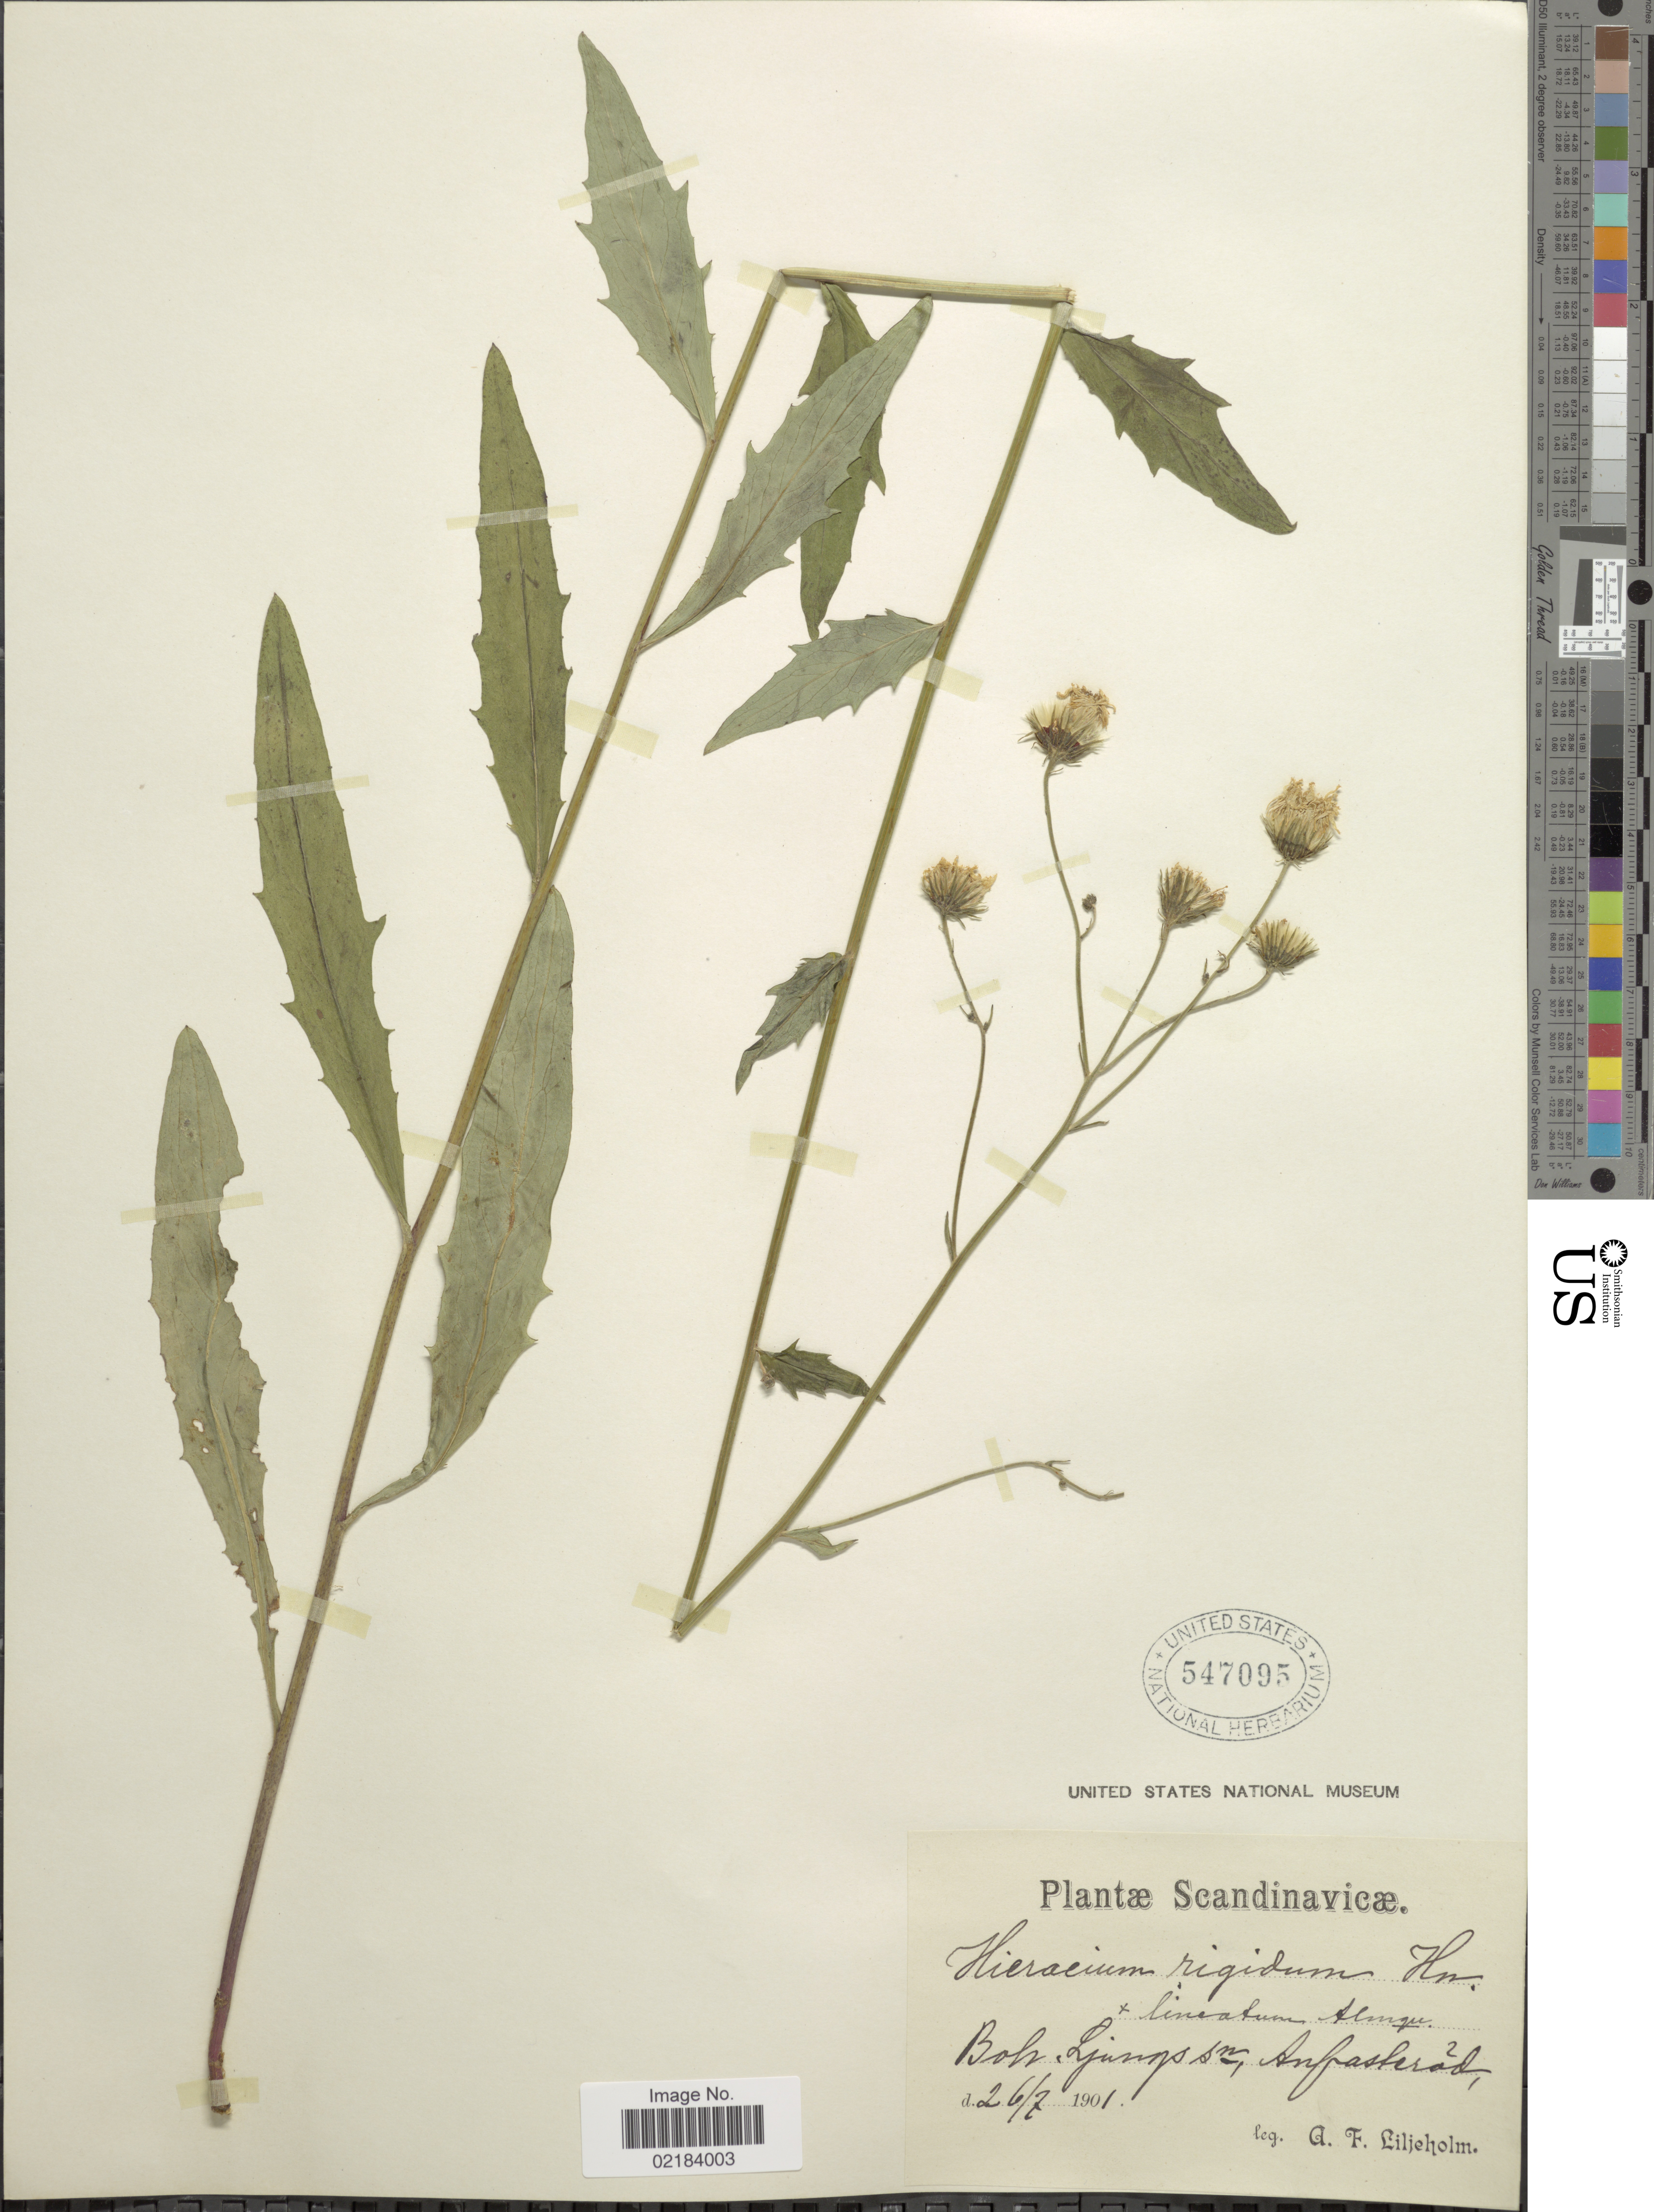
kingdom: Plantae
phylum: Tracheophyta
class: Magnoliopsida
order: Asterales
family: Asteraceae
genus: Hieracium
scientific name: Hieracium rigidum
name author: Hartm.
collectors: A. Liljeholm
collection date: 1901-07-26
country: Sweden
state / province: Västra Götaland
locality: Scandinavicae. Boh. Ljungs sm. Anfasterad.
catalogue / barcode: US 547095